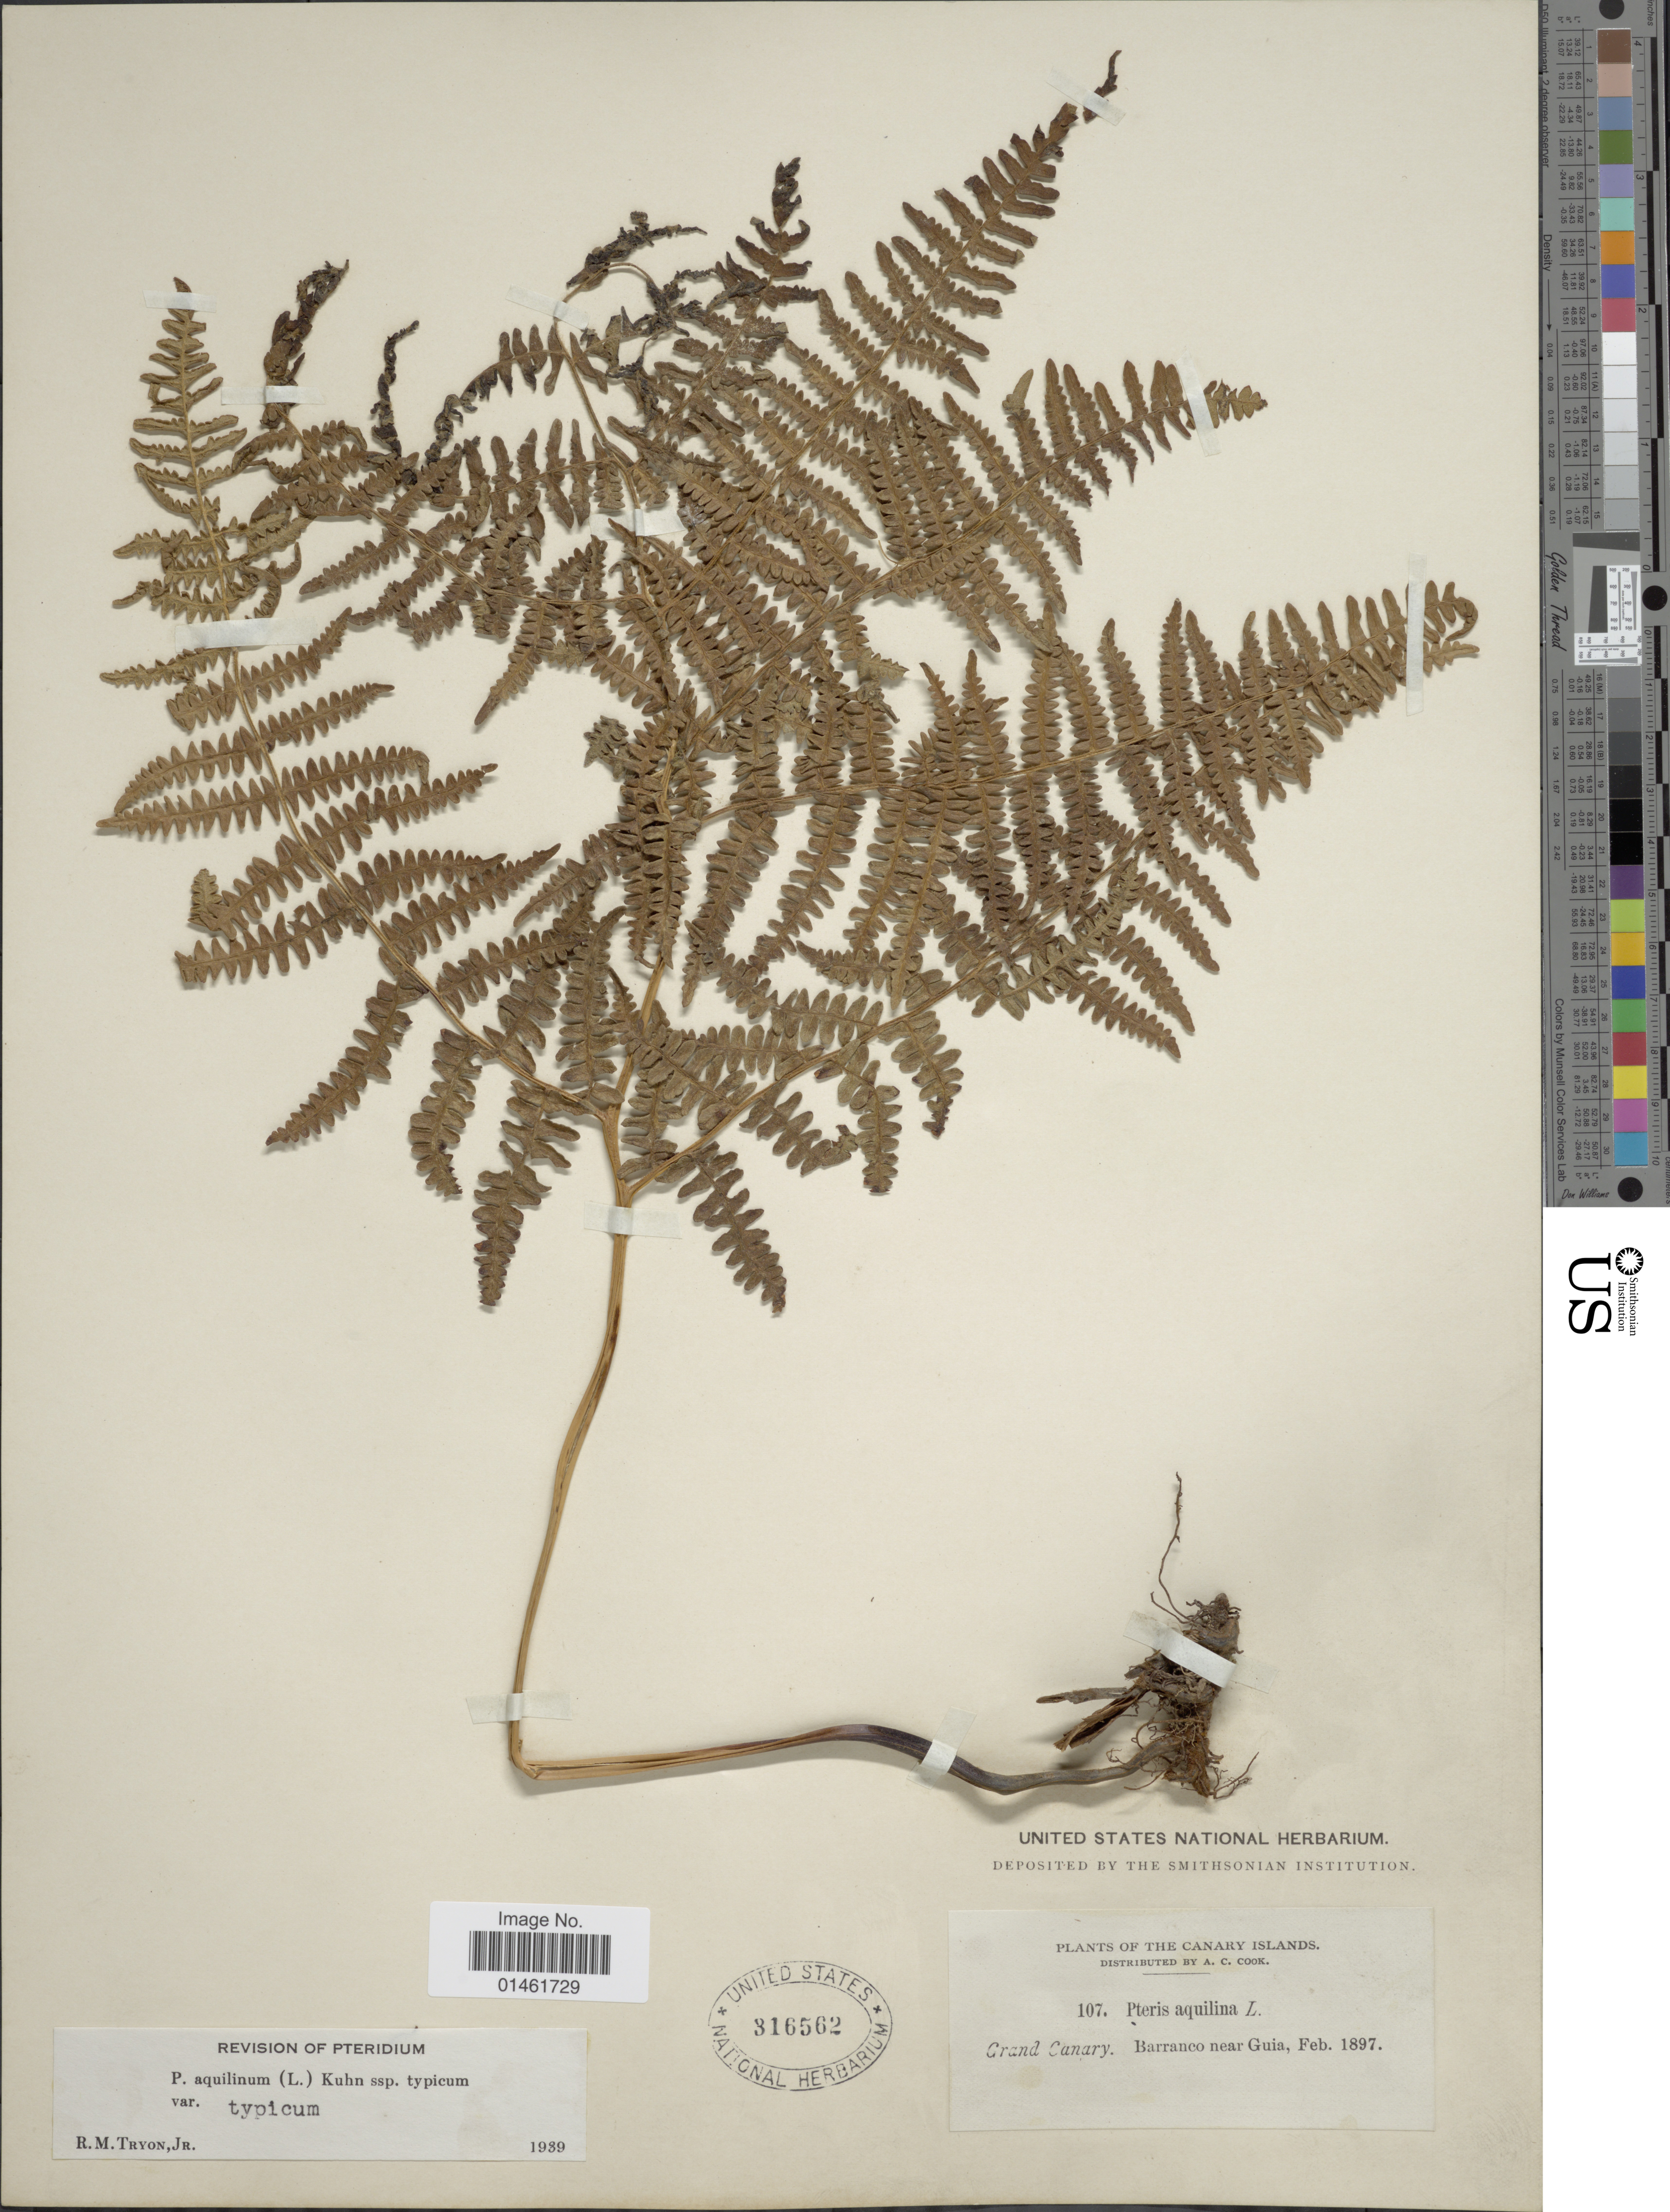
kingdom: Plantae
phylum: Tracheophyta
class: Polypodiopsida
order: Polypodiales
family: Dennstaedtiaceae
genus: Pteridium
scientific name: Pteridium aquilinum var. typicum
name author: R.M. Tryon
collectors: Alice C. Cook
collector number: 107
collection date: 1897-02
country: Spain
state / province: Canarias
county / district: Las Palmas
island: Grand Canary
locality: Canary Islands, Grand Canary, Barranco near Guia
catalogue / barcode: US 316562